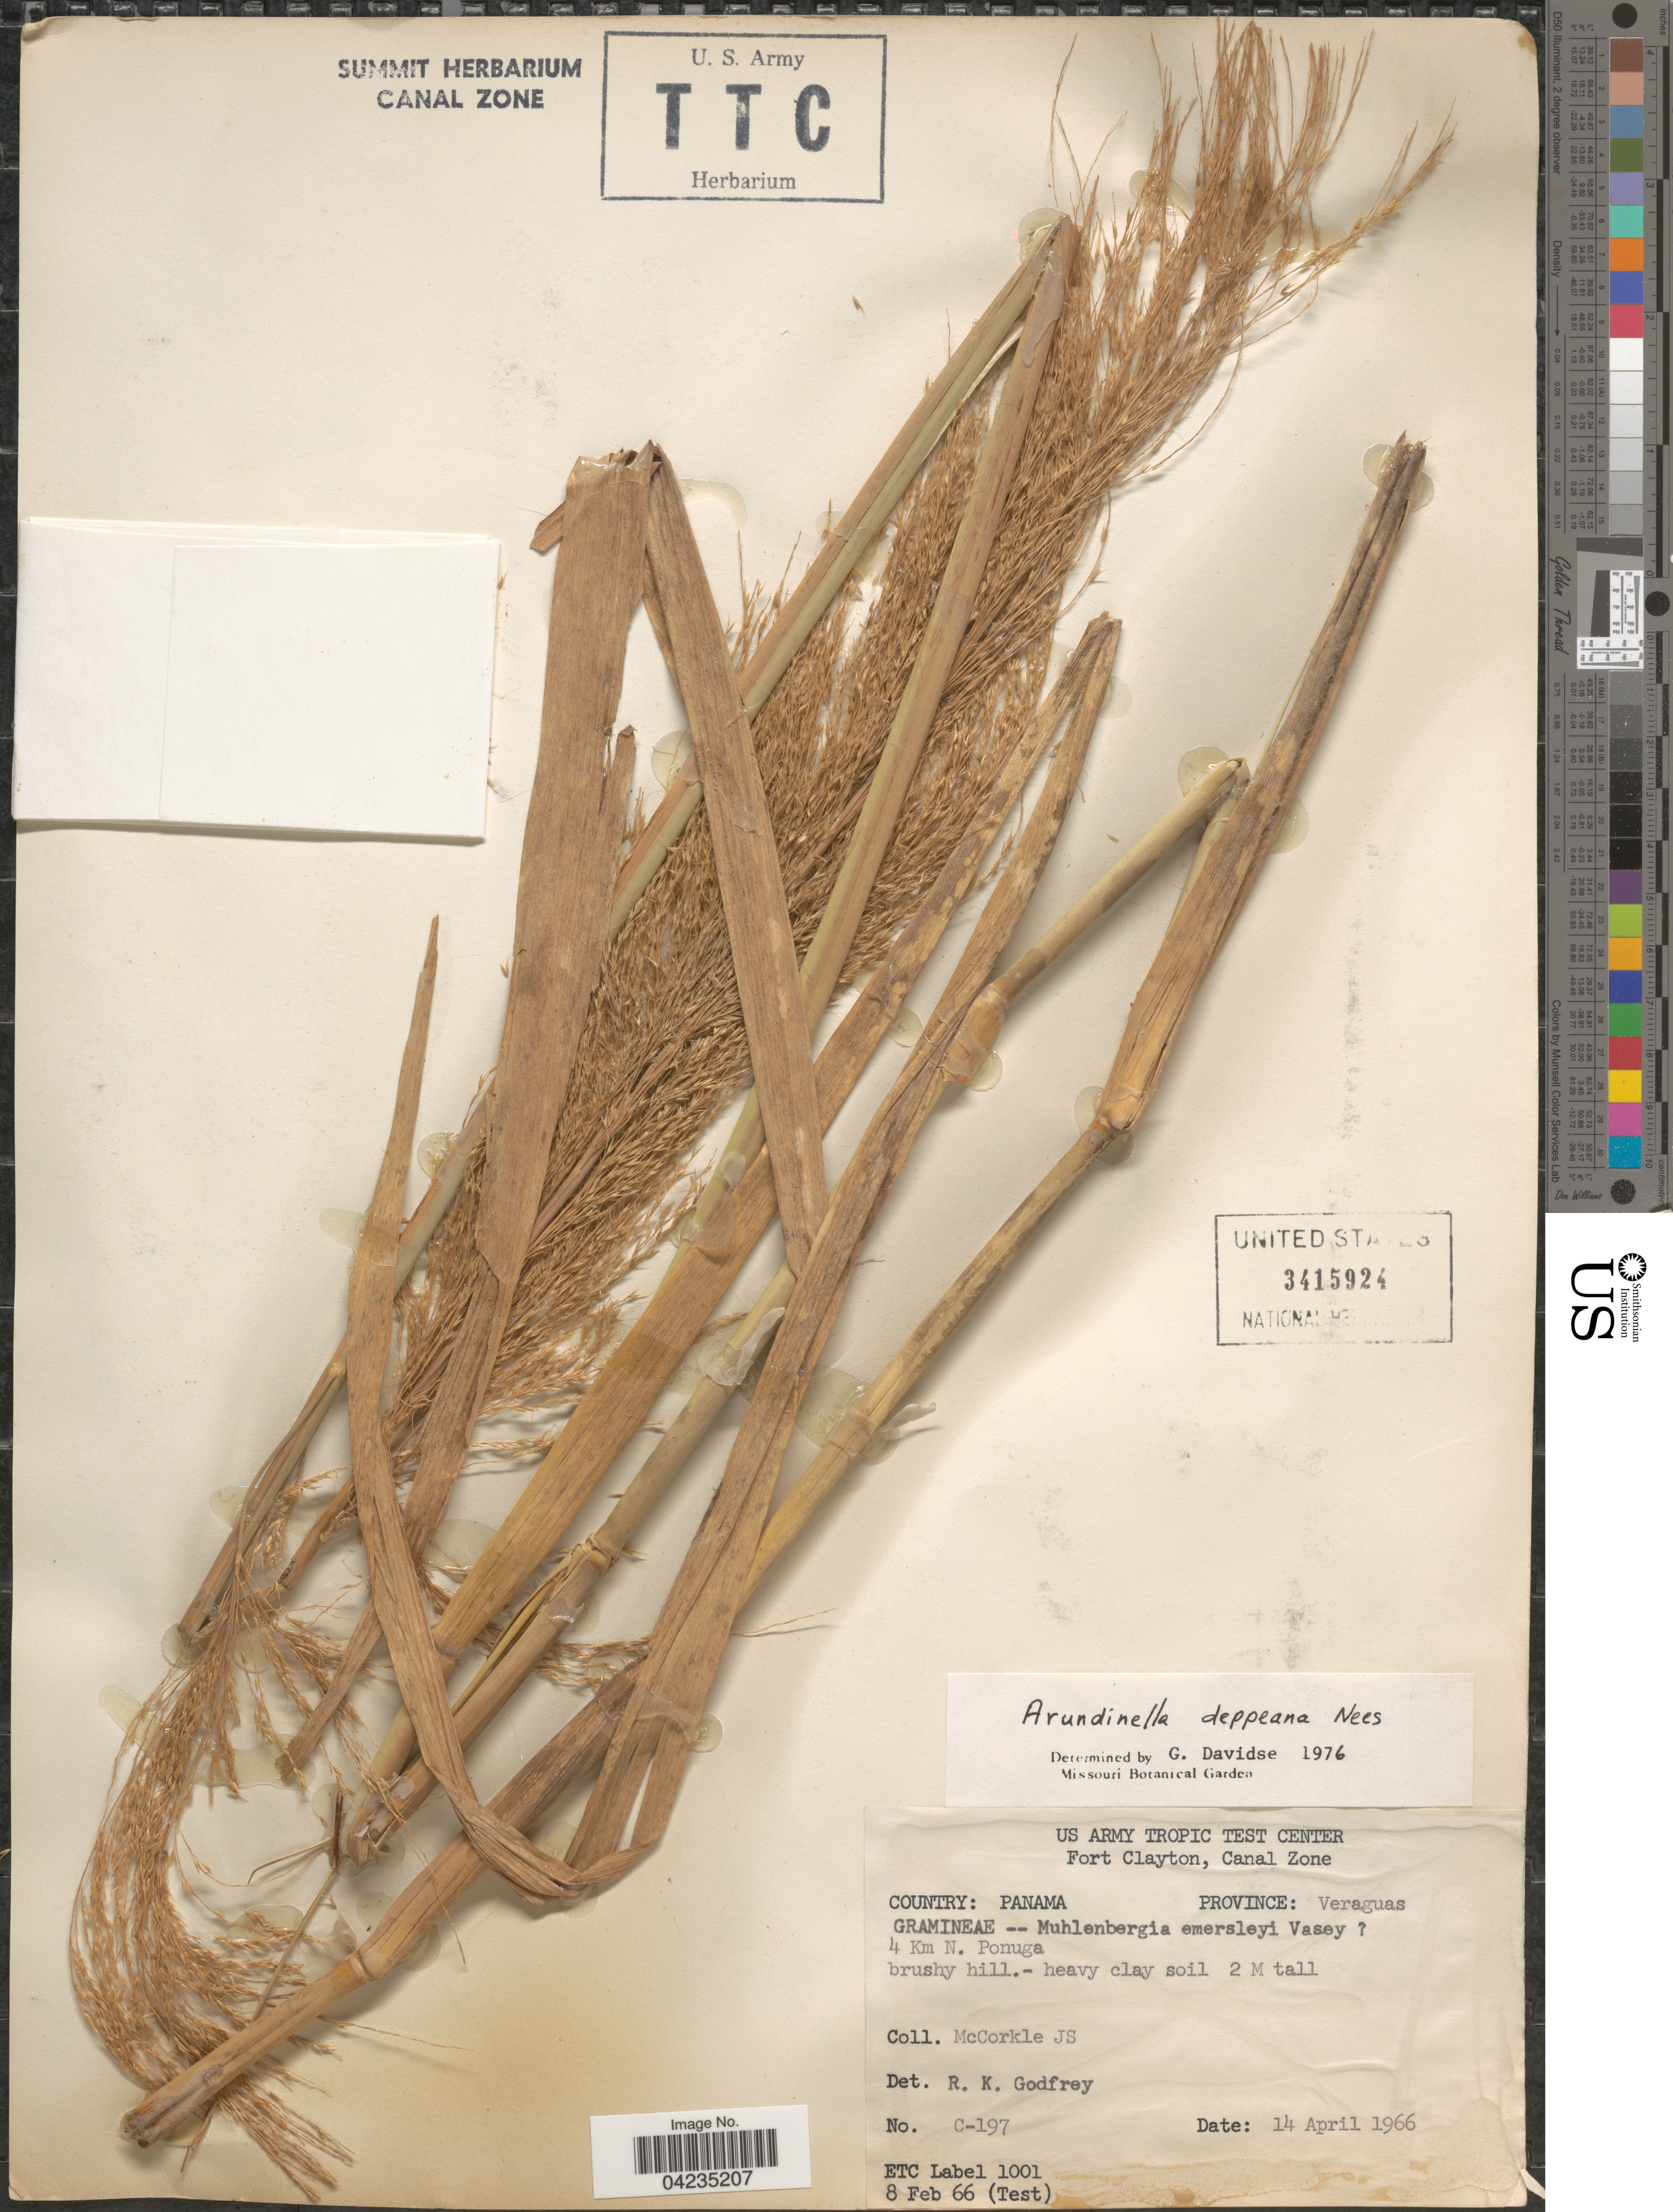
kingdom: Plantae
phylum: Tracheophyta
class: Liliopsida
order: Poales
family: Poaceae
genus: Arundinella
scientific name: Arundinella deppeana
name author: Nees ex Steud.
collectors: J. McCorkle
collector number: C-197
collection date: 1966-04-14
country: Panama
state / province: Veraguas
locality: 4 Km N. Ponuga.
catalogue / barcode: US 3415924